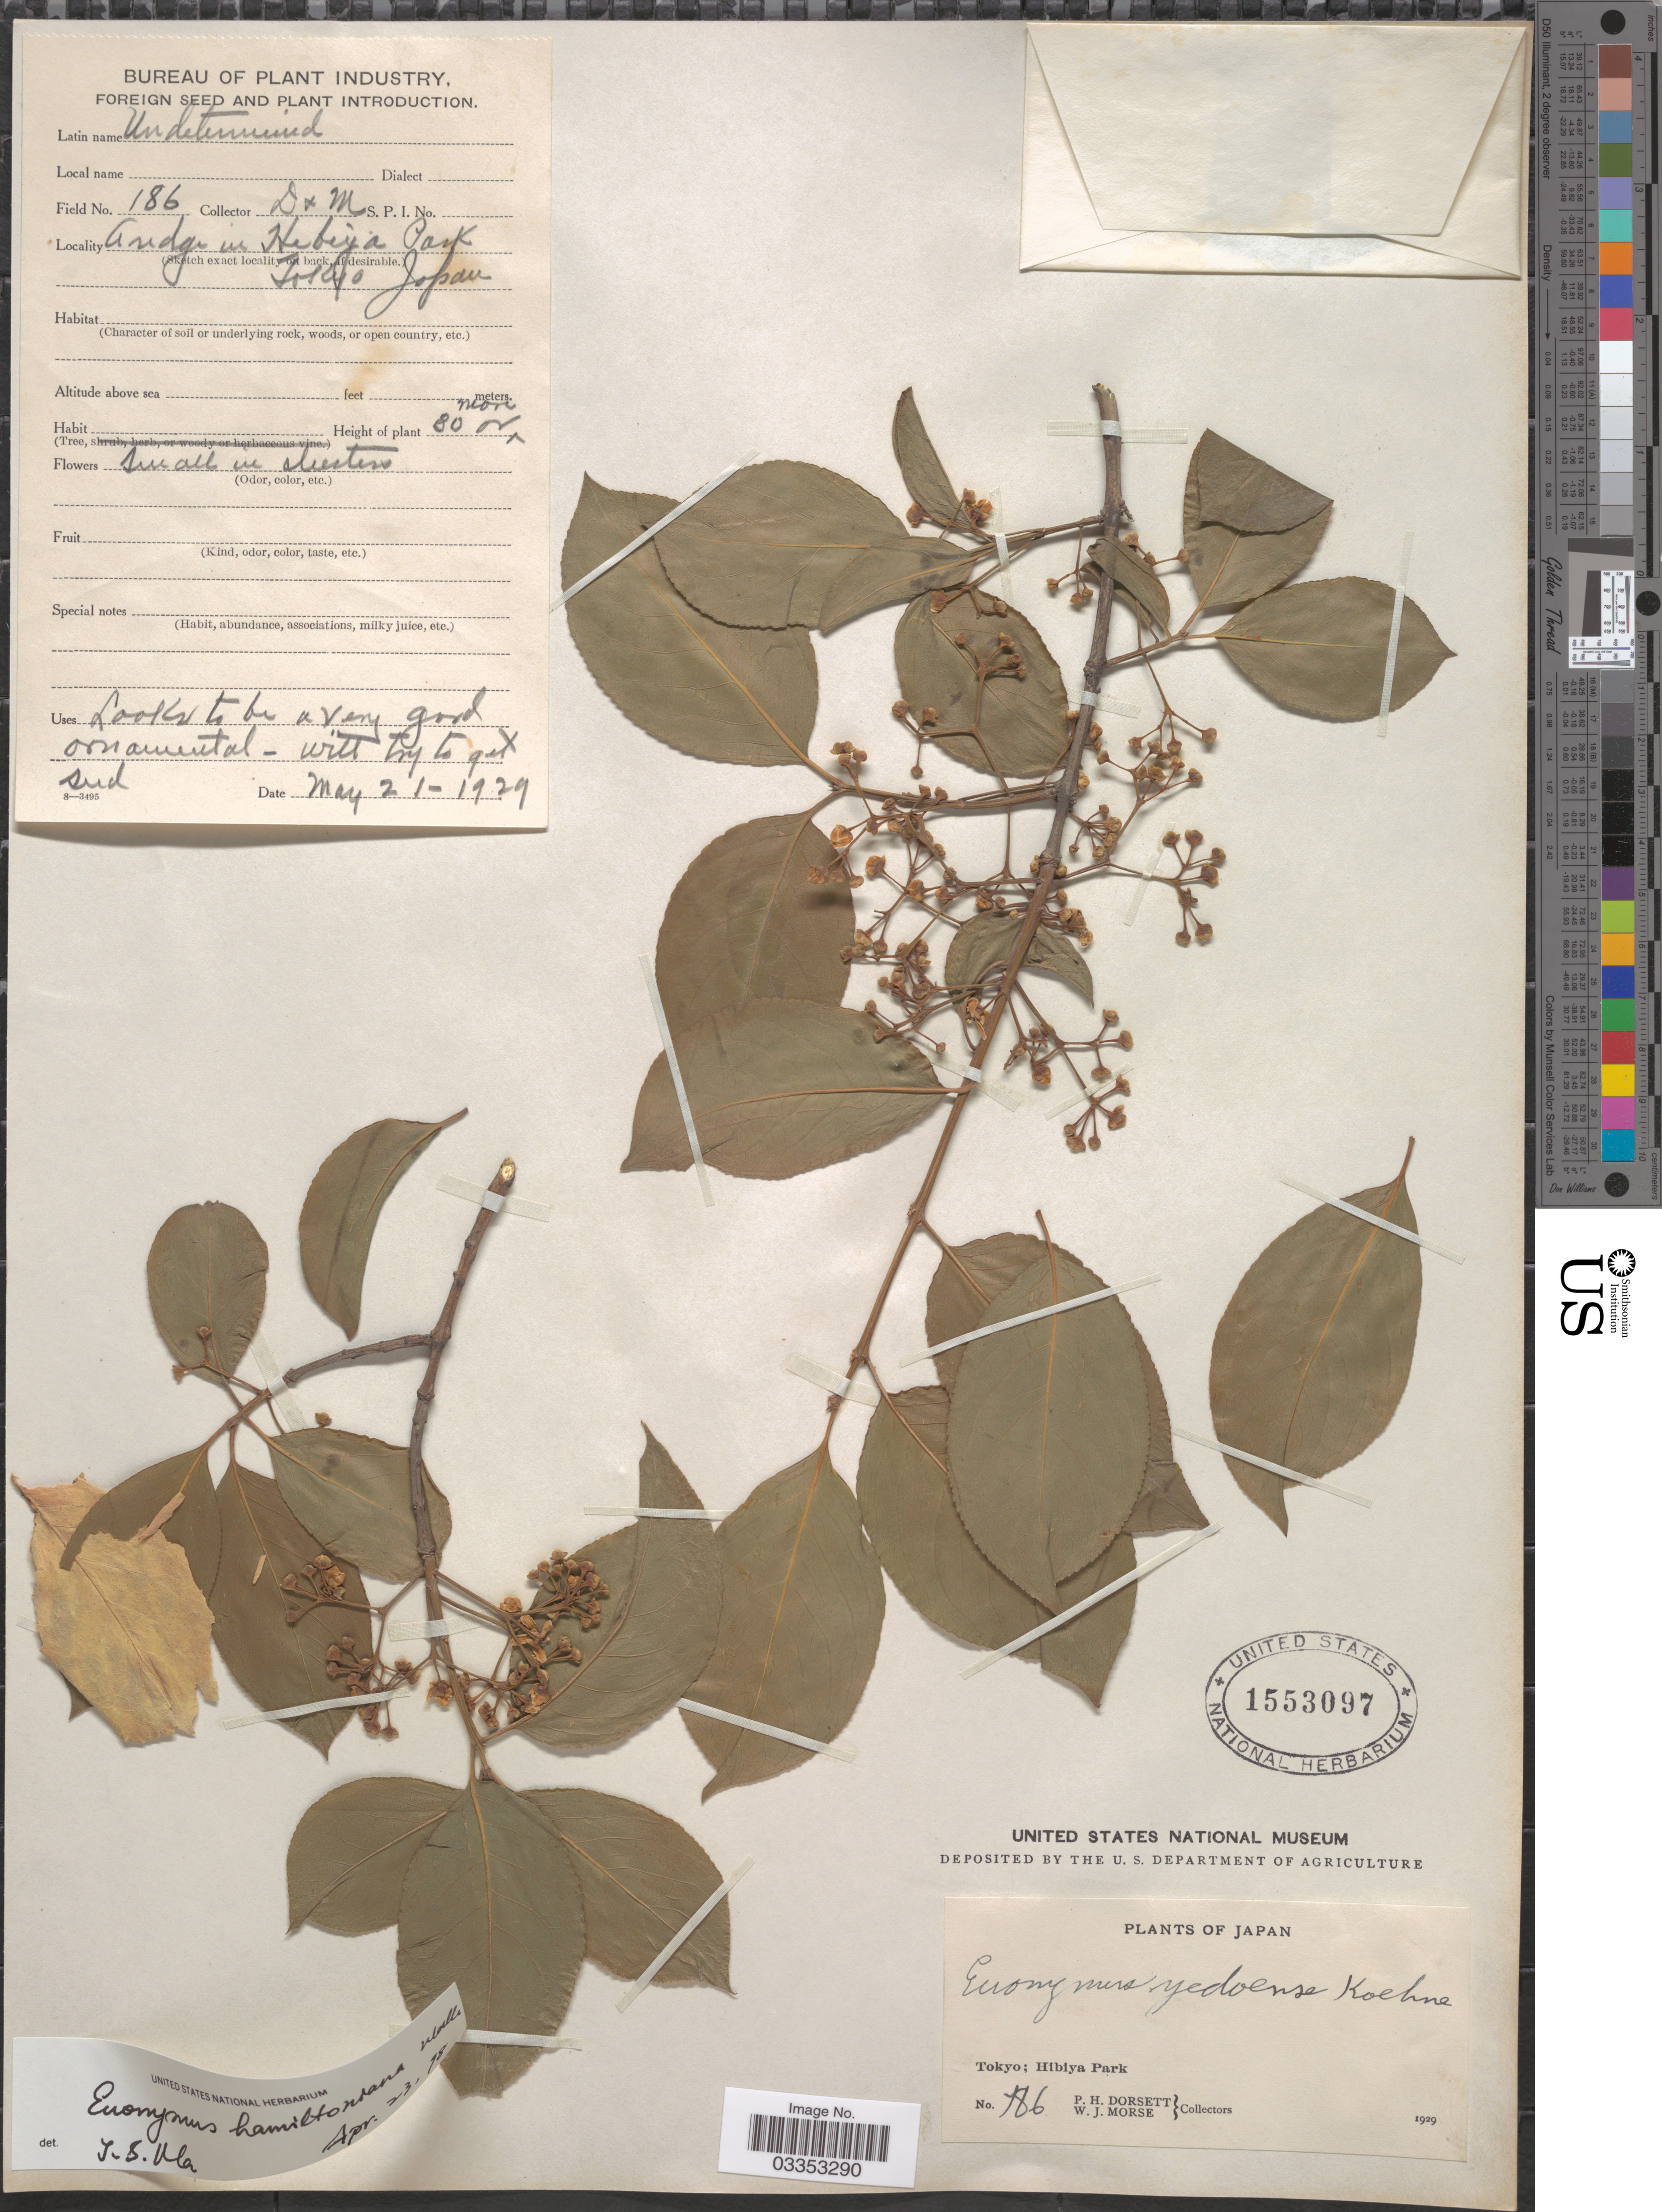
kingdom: Plantae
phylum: Tracheophyta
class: Magnoliopsida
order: Celastrales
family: Celastraceae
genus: Euonymus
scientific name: Euonymus hamiltonianus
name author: Wall.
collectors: P. H. Dorsett & W. J. Morse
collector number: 786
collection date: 1929-05-21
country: Japan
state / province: Tokyo, Federal City of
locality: Bridge in Hibiya Park.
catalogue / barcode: US 1553097